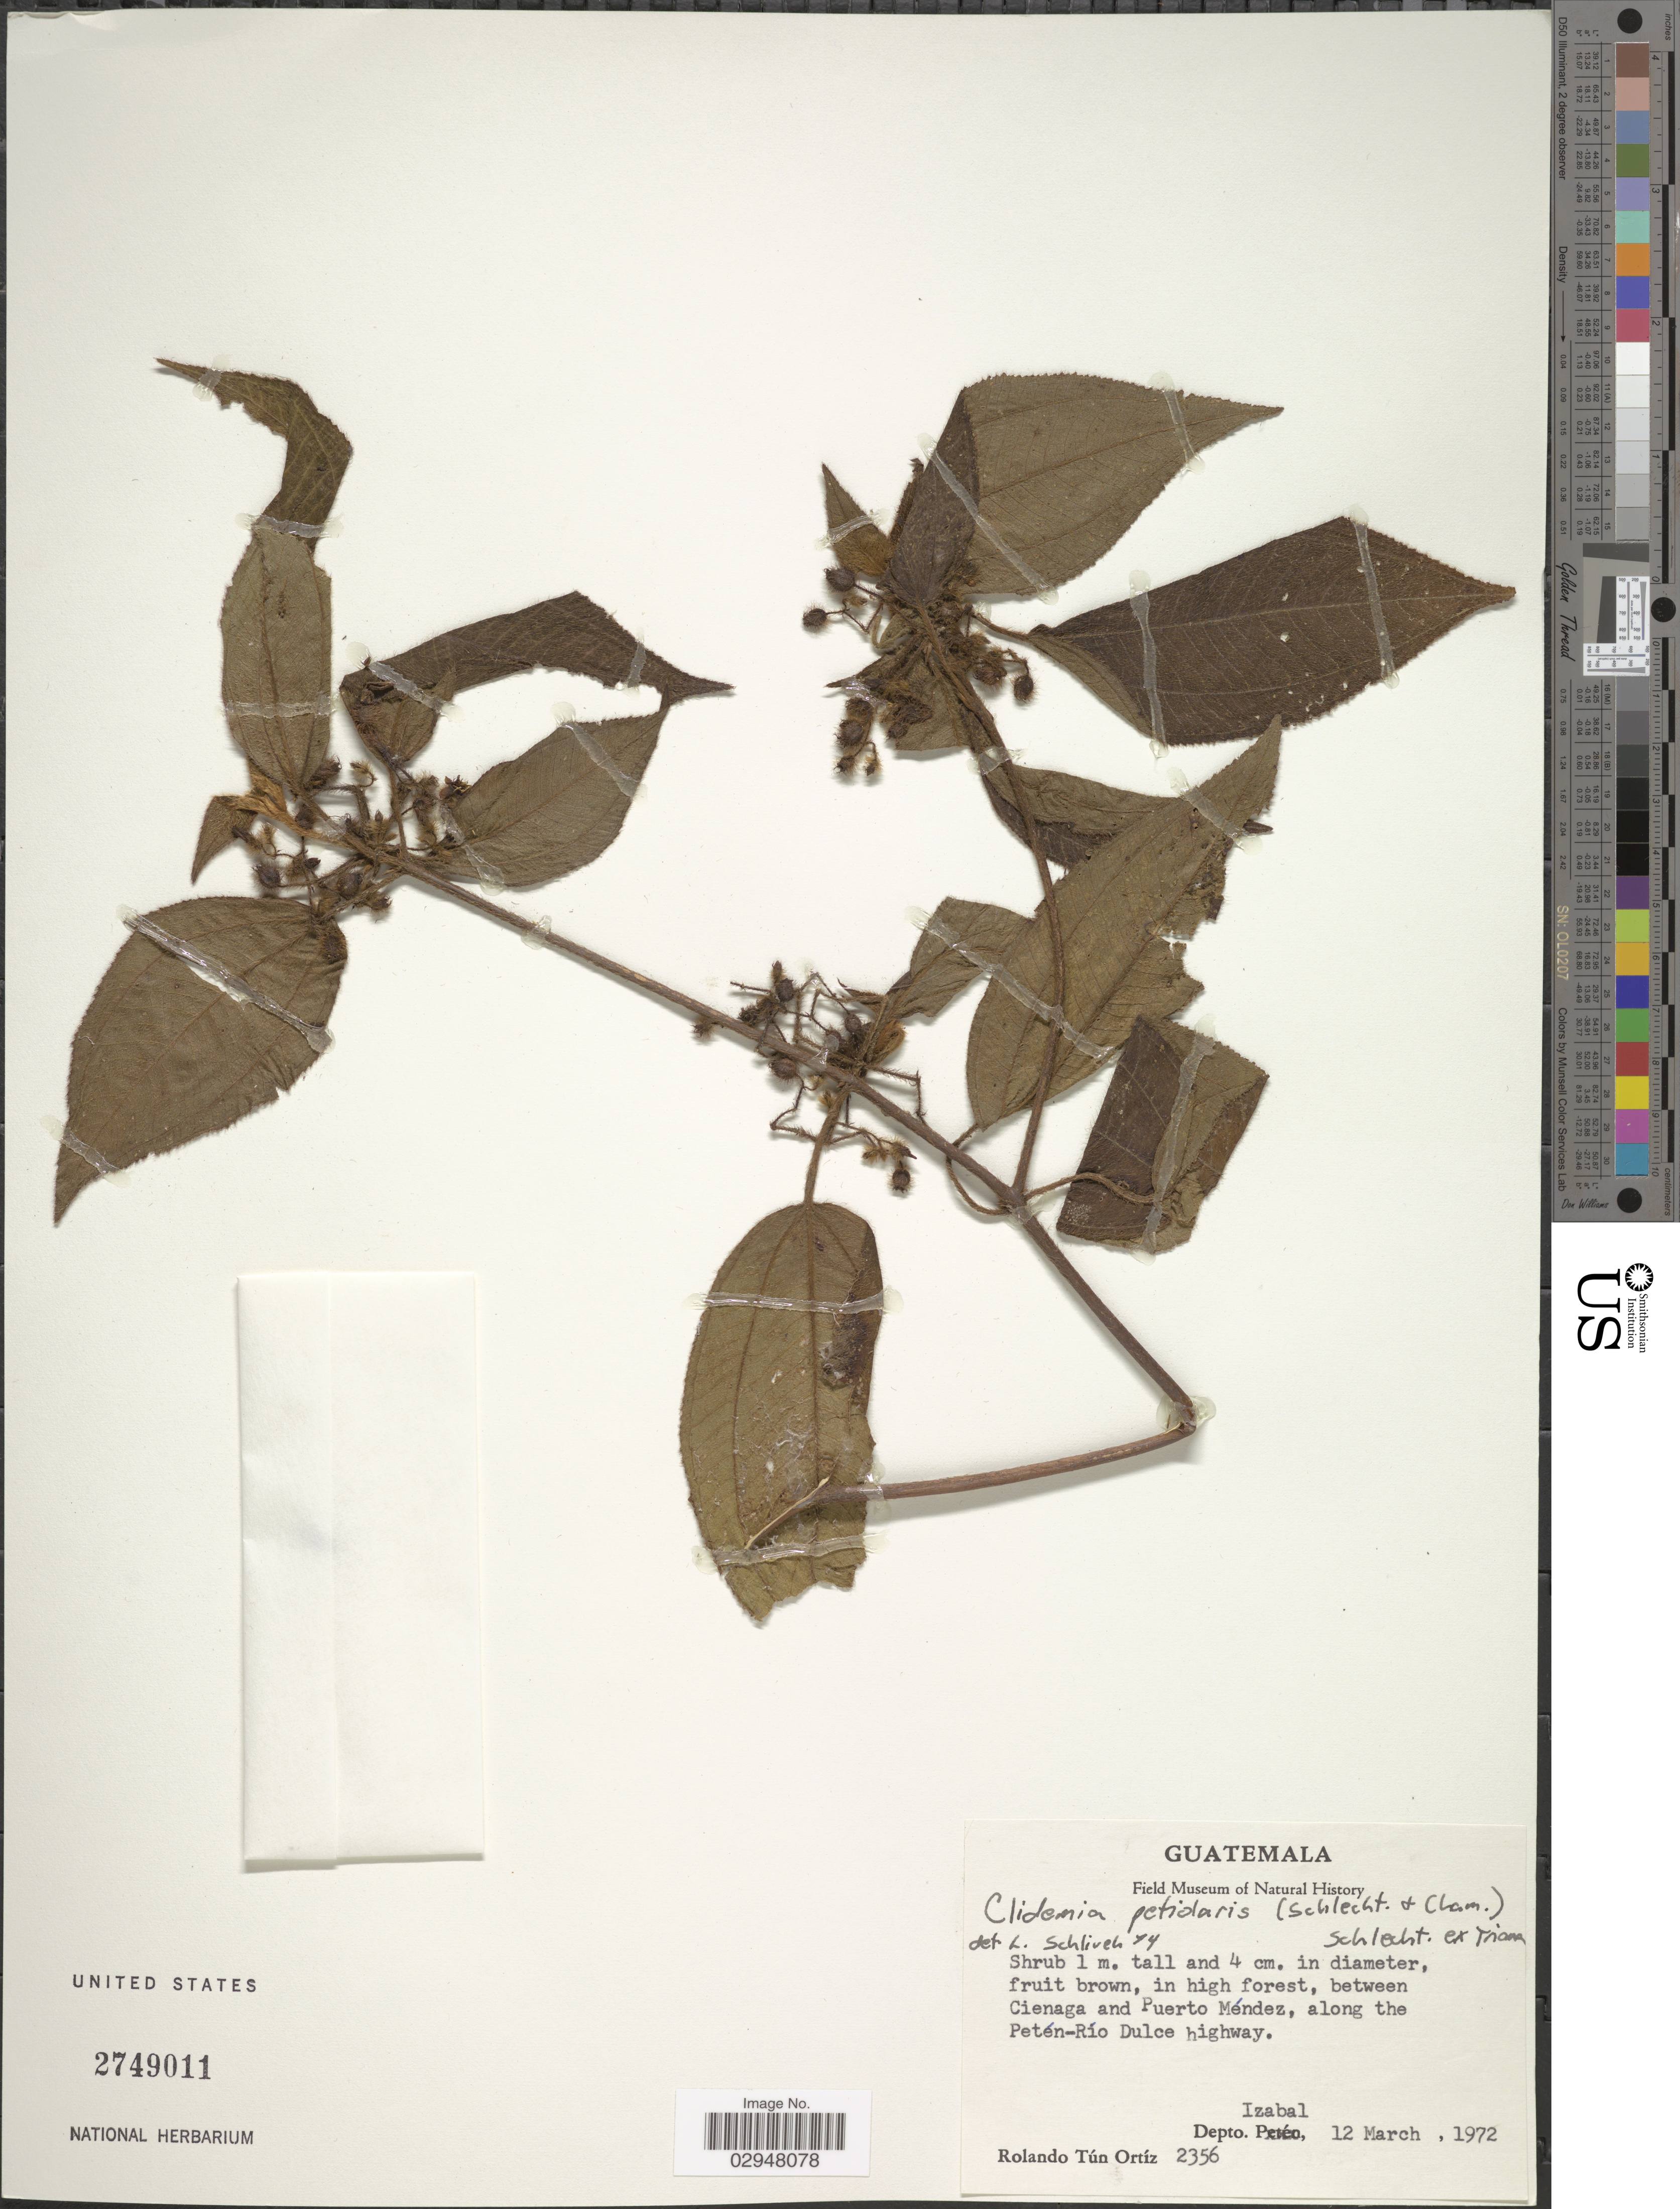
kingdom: Plantae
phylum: Tracheophyta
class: Magnoliopsida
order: Myrtales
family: Melastomataceae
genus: Clidemia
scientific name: Clidemia petiolaris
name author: (Schltdl. & Cham.) Schltdl. ex Triana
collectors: R. Ortiz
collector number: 2356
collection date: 1972-03-12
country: Guatemala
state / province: Izabal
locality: Between Cienaga and Puerto Méndez, along the Petén-Río Dulce highway, Depto. Izabal.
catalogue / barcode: US 2749011